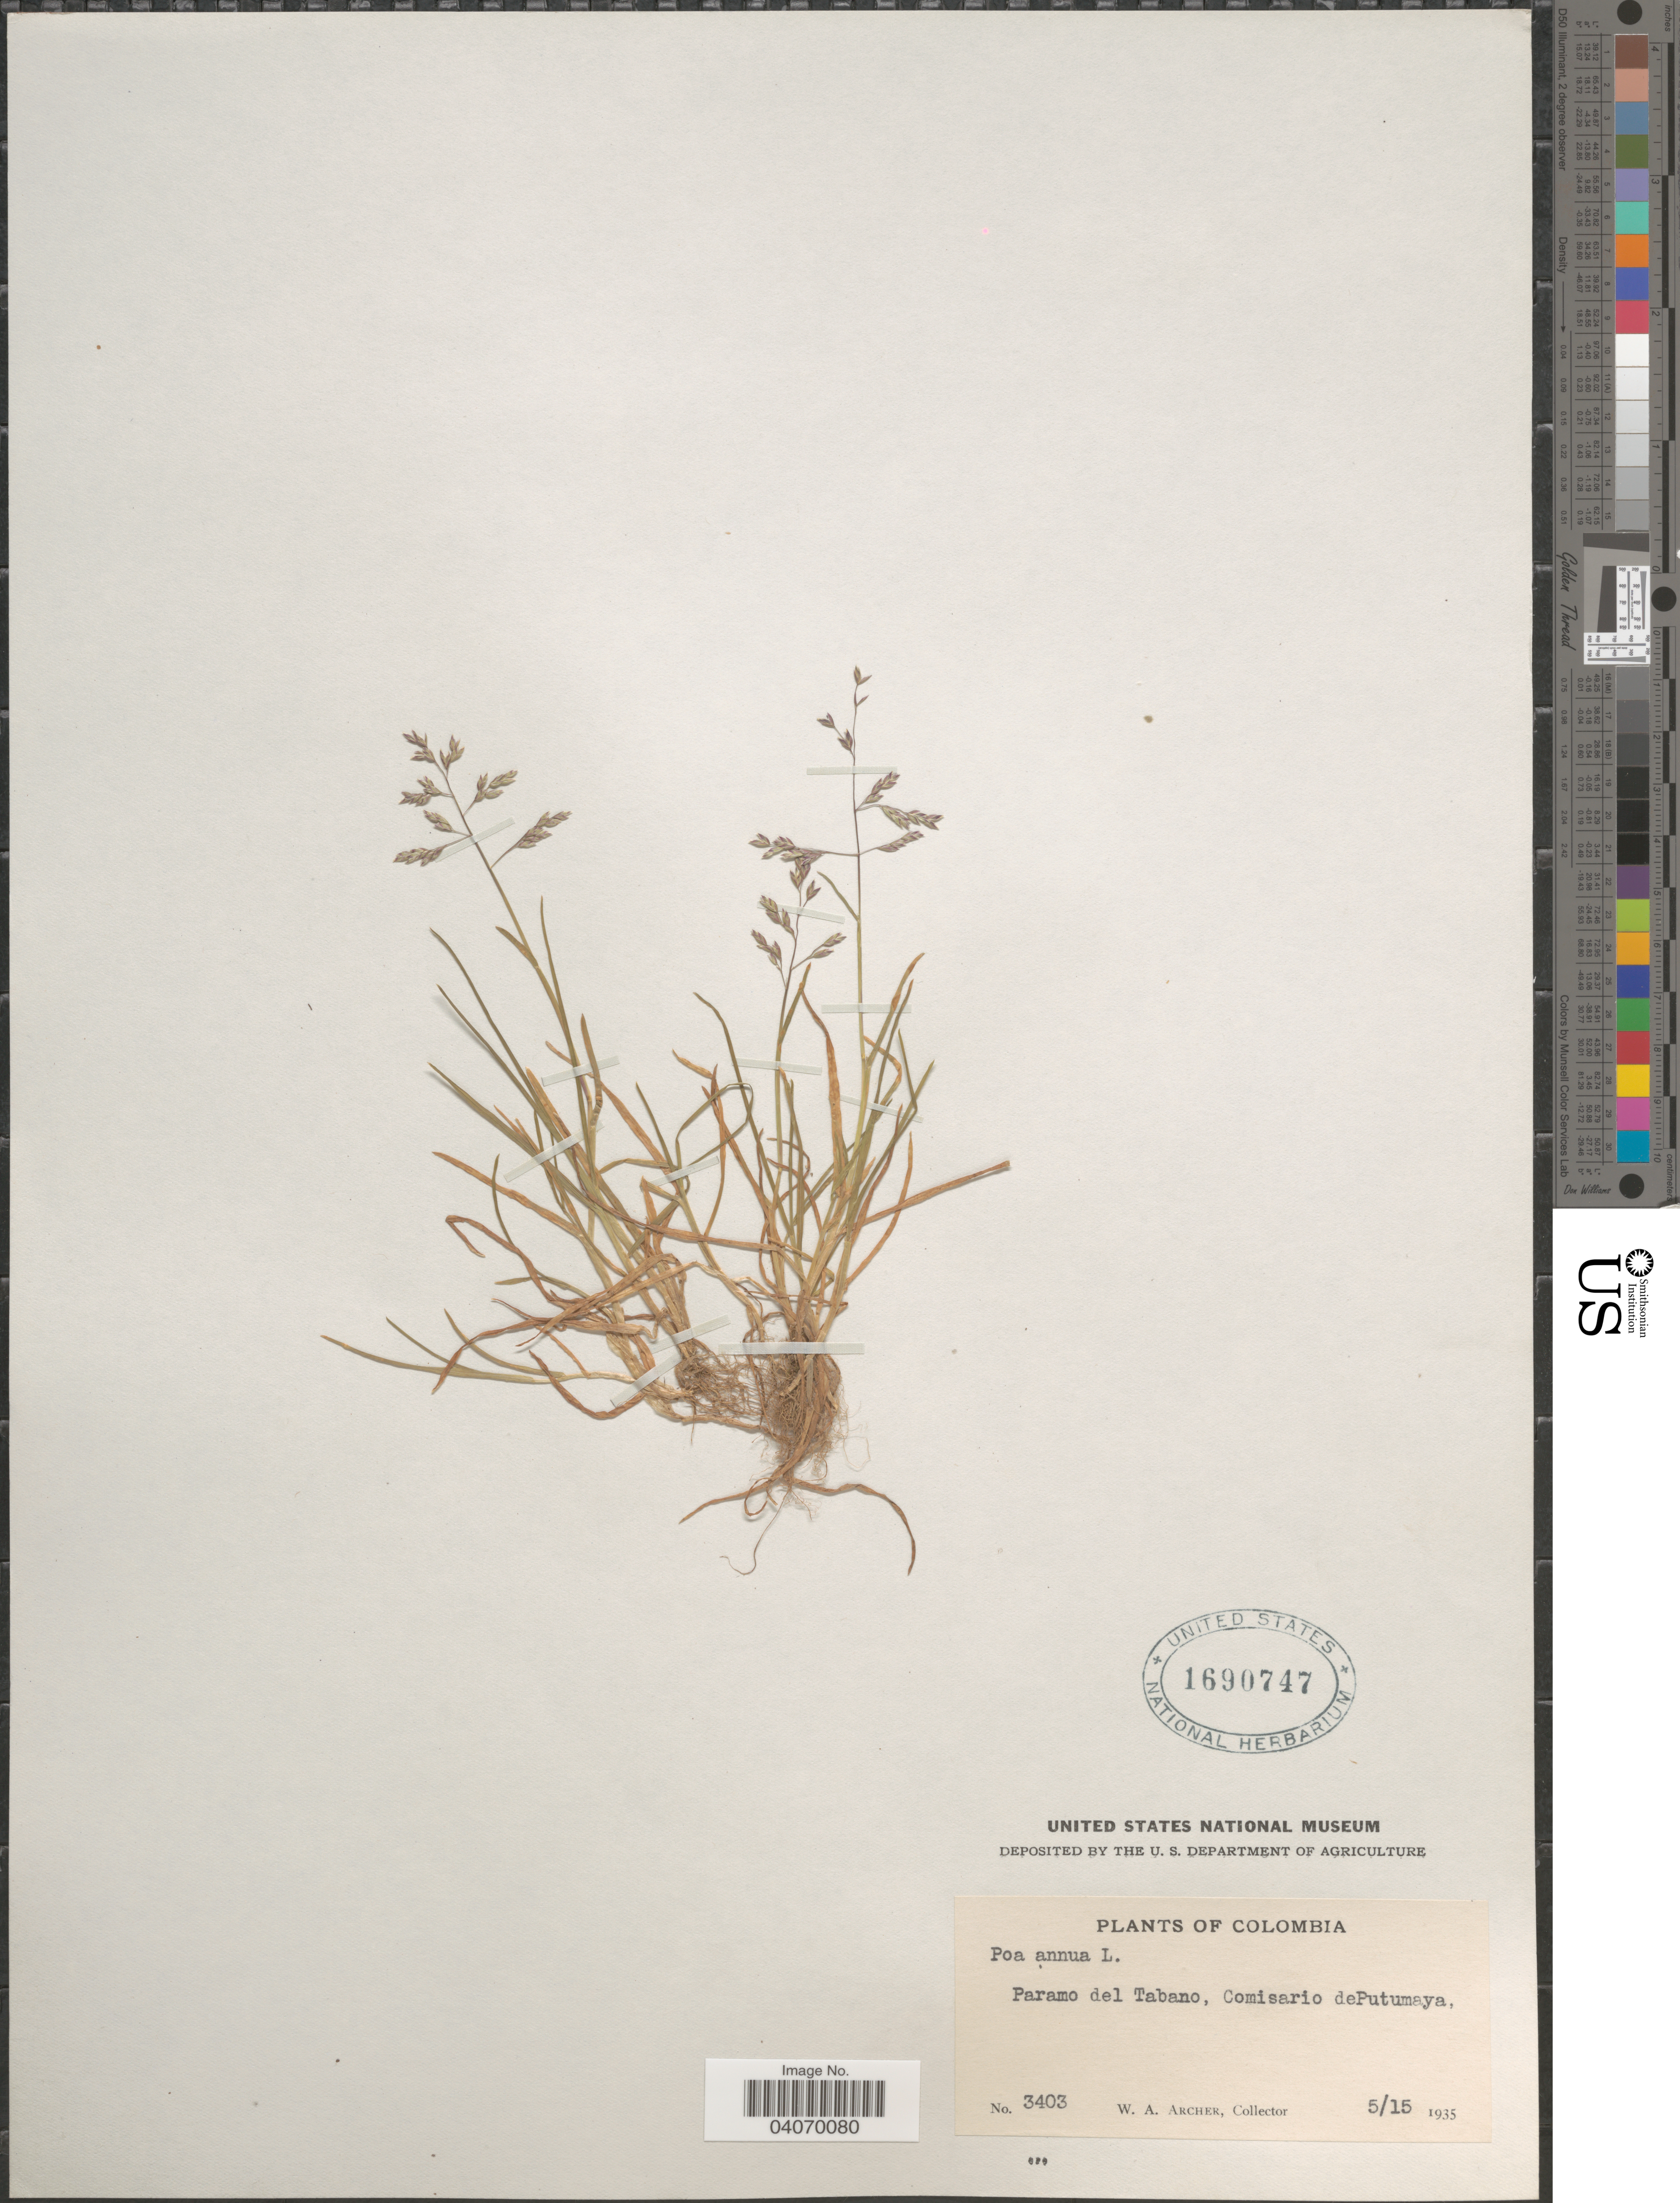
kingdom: Plantae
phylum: Tracheophyta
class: Liliopsida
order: Poales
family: Poaceae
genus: Poa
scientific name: Poa annua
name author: L.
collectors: W. Archer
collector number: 3403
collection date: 1935-05-15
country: Colombia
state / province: Putumayo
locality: Paramo del Tabano, Comisario de Putumayo.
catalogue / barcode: US 1690747